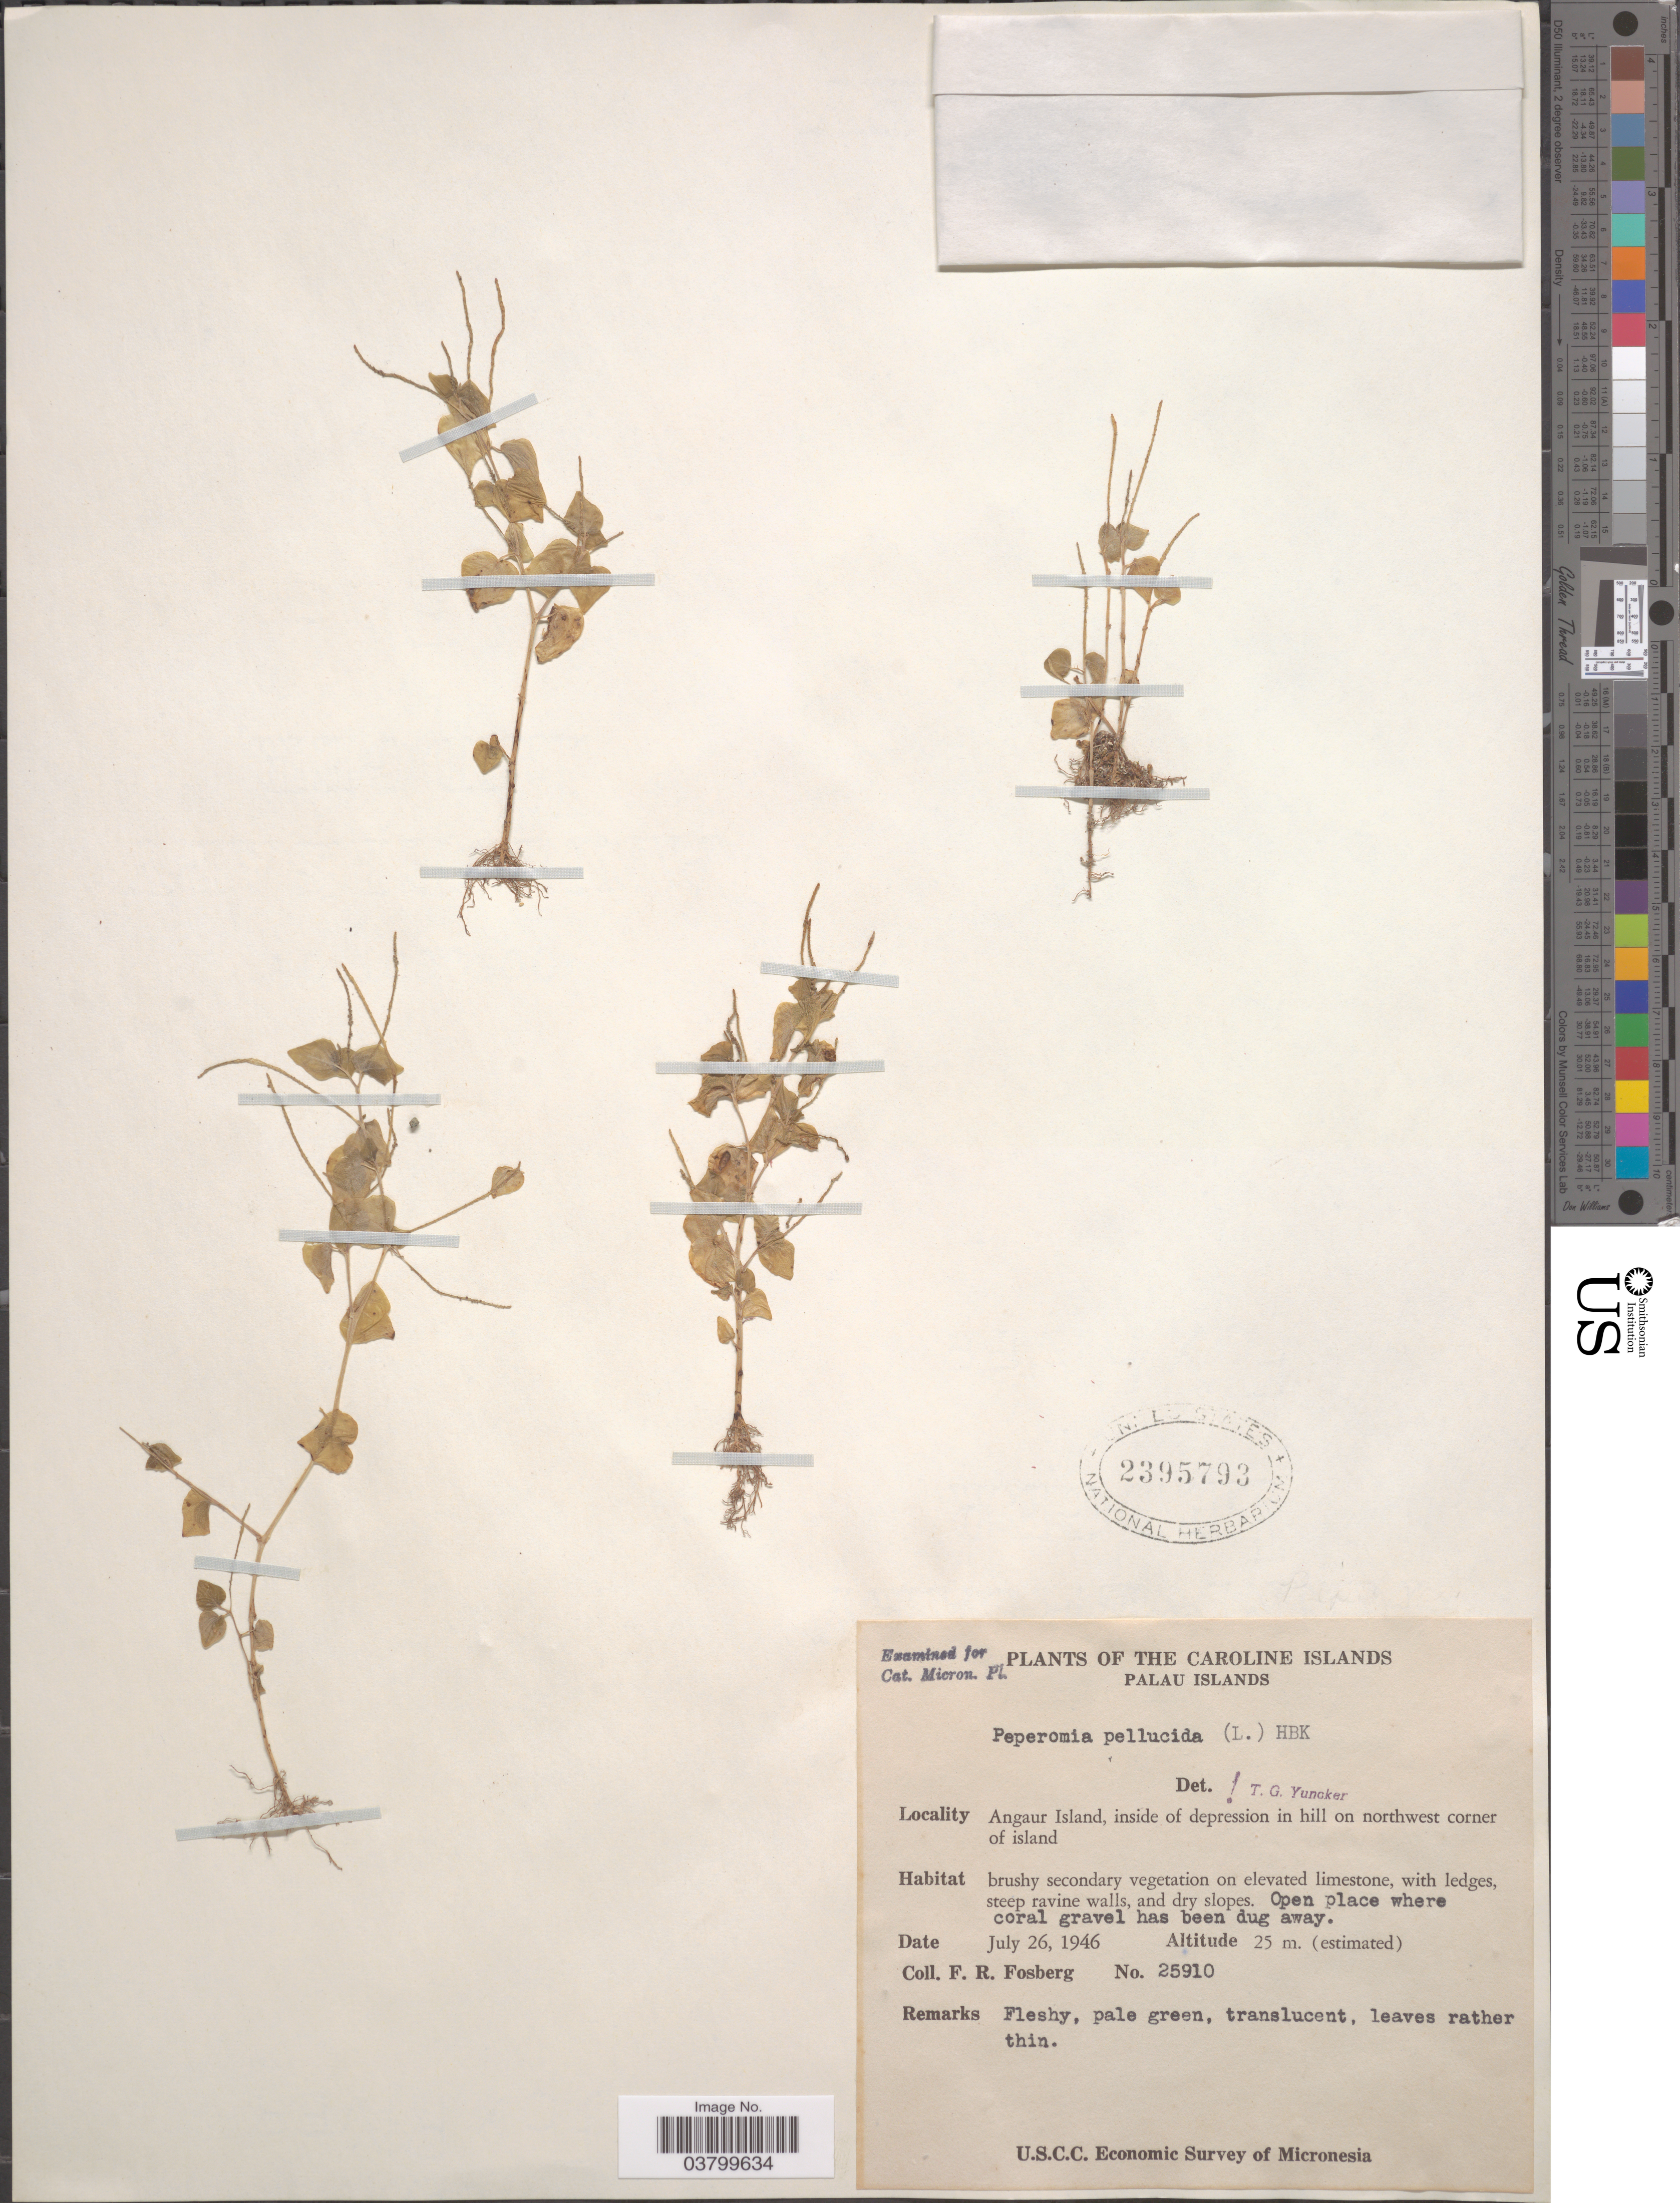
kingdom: Plantae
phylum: Tracheophyta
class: Magnoliopsida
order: Piperales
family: Piperaceae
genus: Peperomia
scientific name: Peperomia pellucida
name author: (L.) Kunth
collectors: F. R. Fosberg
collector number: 25910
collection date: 1946-07-26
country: Palau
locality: The Caroline Islands. Palau Islands. Angaur Island, inside of depression in hill on northwest corner of island.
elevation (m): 25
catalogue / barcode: US 2395793